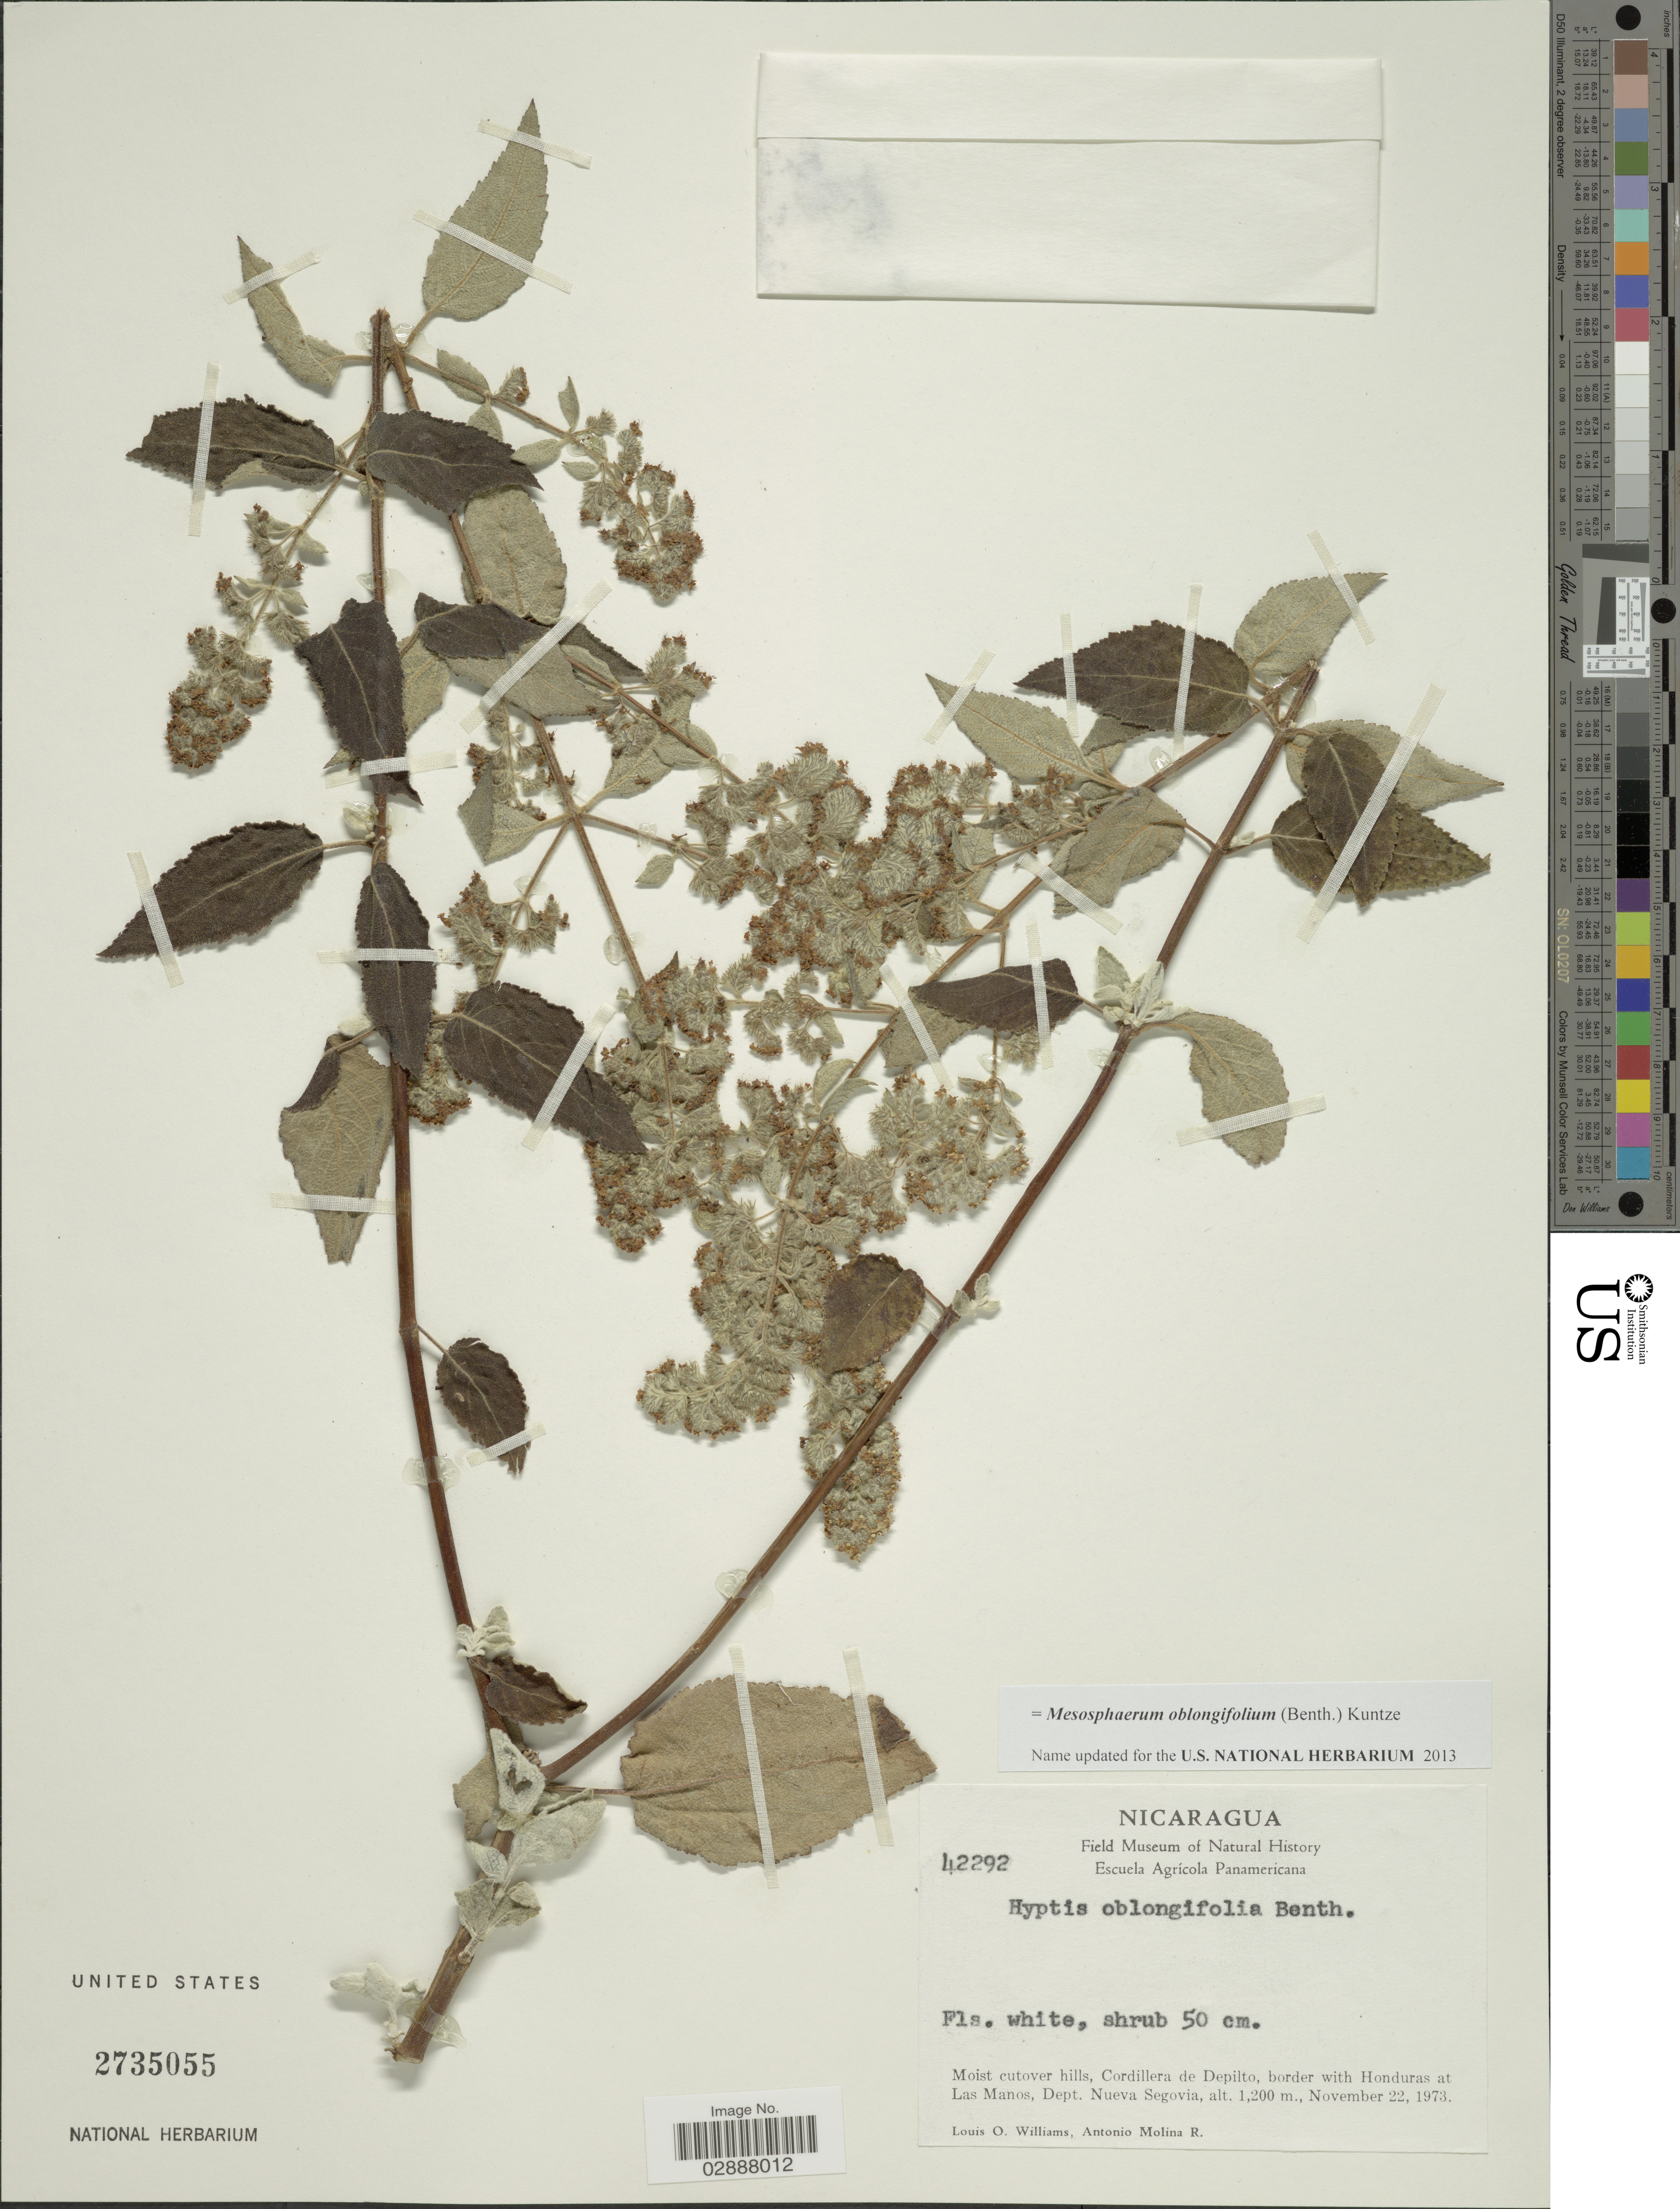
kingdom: Plantae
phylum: Tracheophyta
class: Magnoliopsida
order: Lamiales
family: Lamiaceae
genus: Mesosphaerum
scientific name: Mesosphaerum oblongifolium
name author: (Benth.) Kuntze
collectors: L. O. Williams & A. Molina R.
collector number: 42292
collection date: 1973-11-22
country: Venezuela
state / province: Nueva Esparta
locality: Cordillera de Depilto, border with Honduras at Las Manos, Dept. Nueva Segovia.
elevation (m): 1200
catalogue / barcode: US 2735055